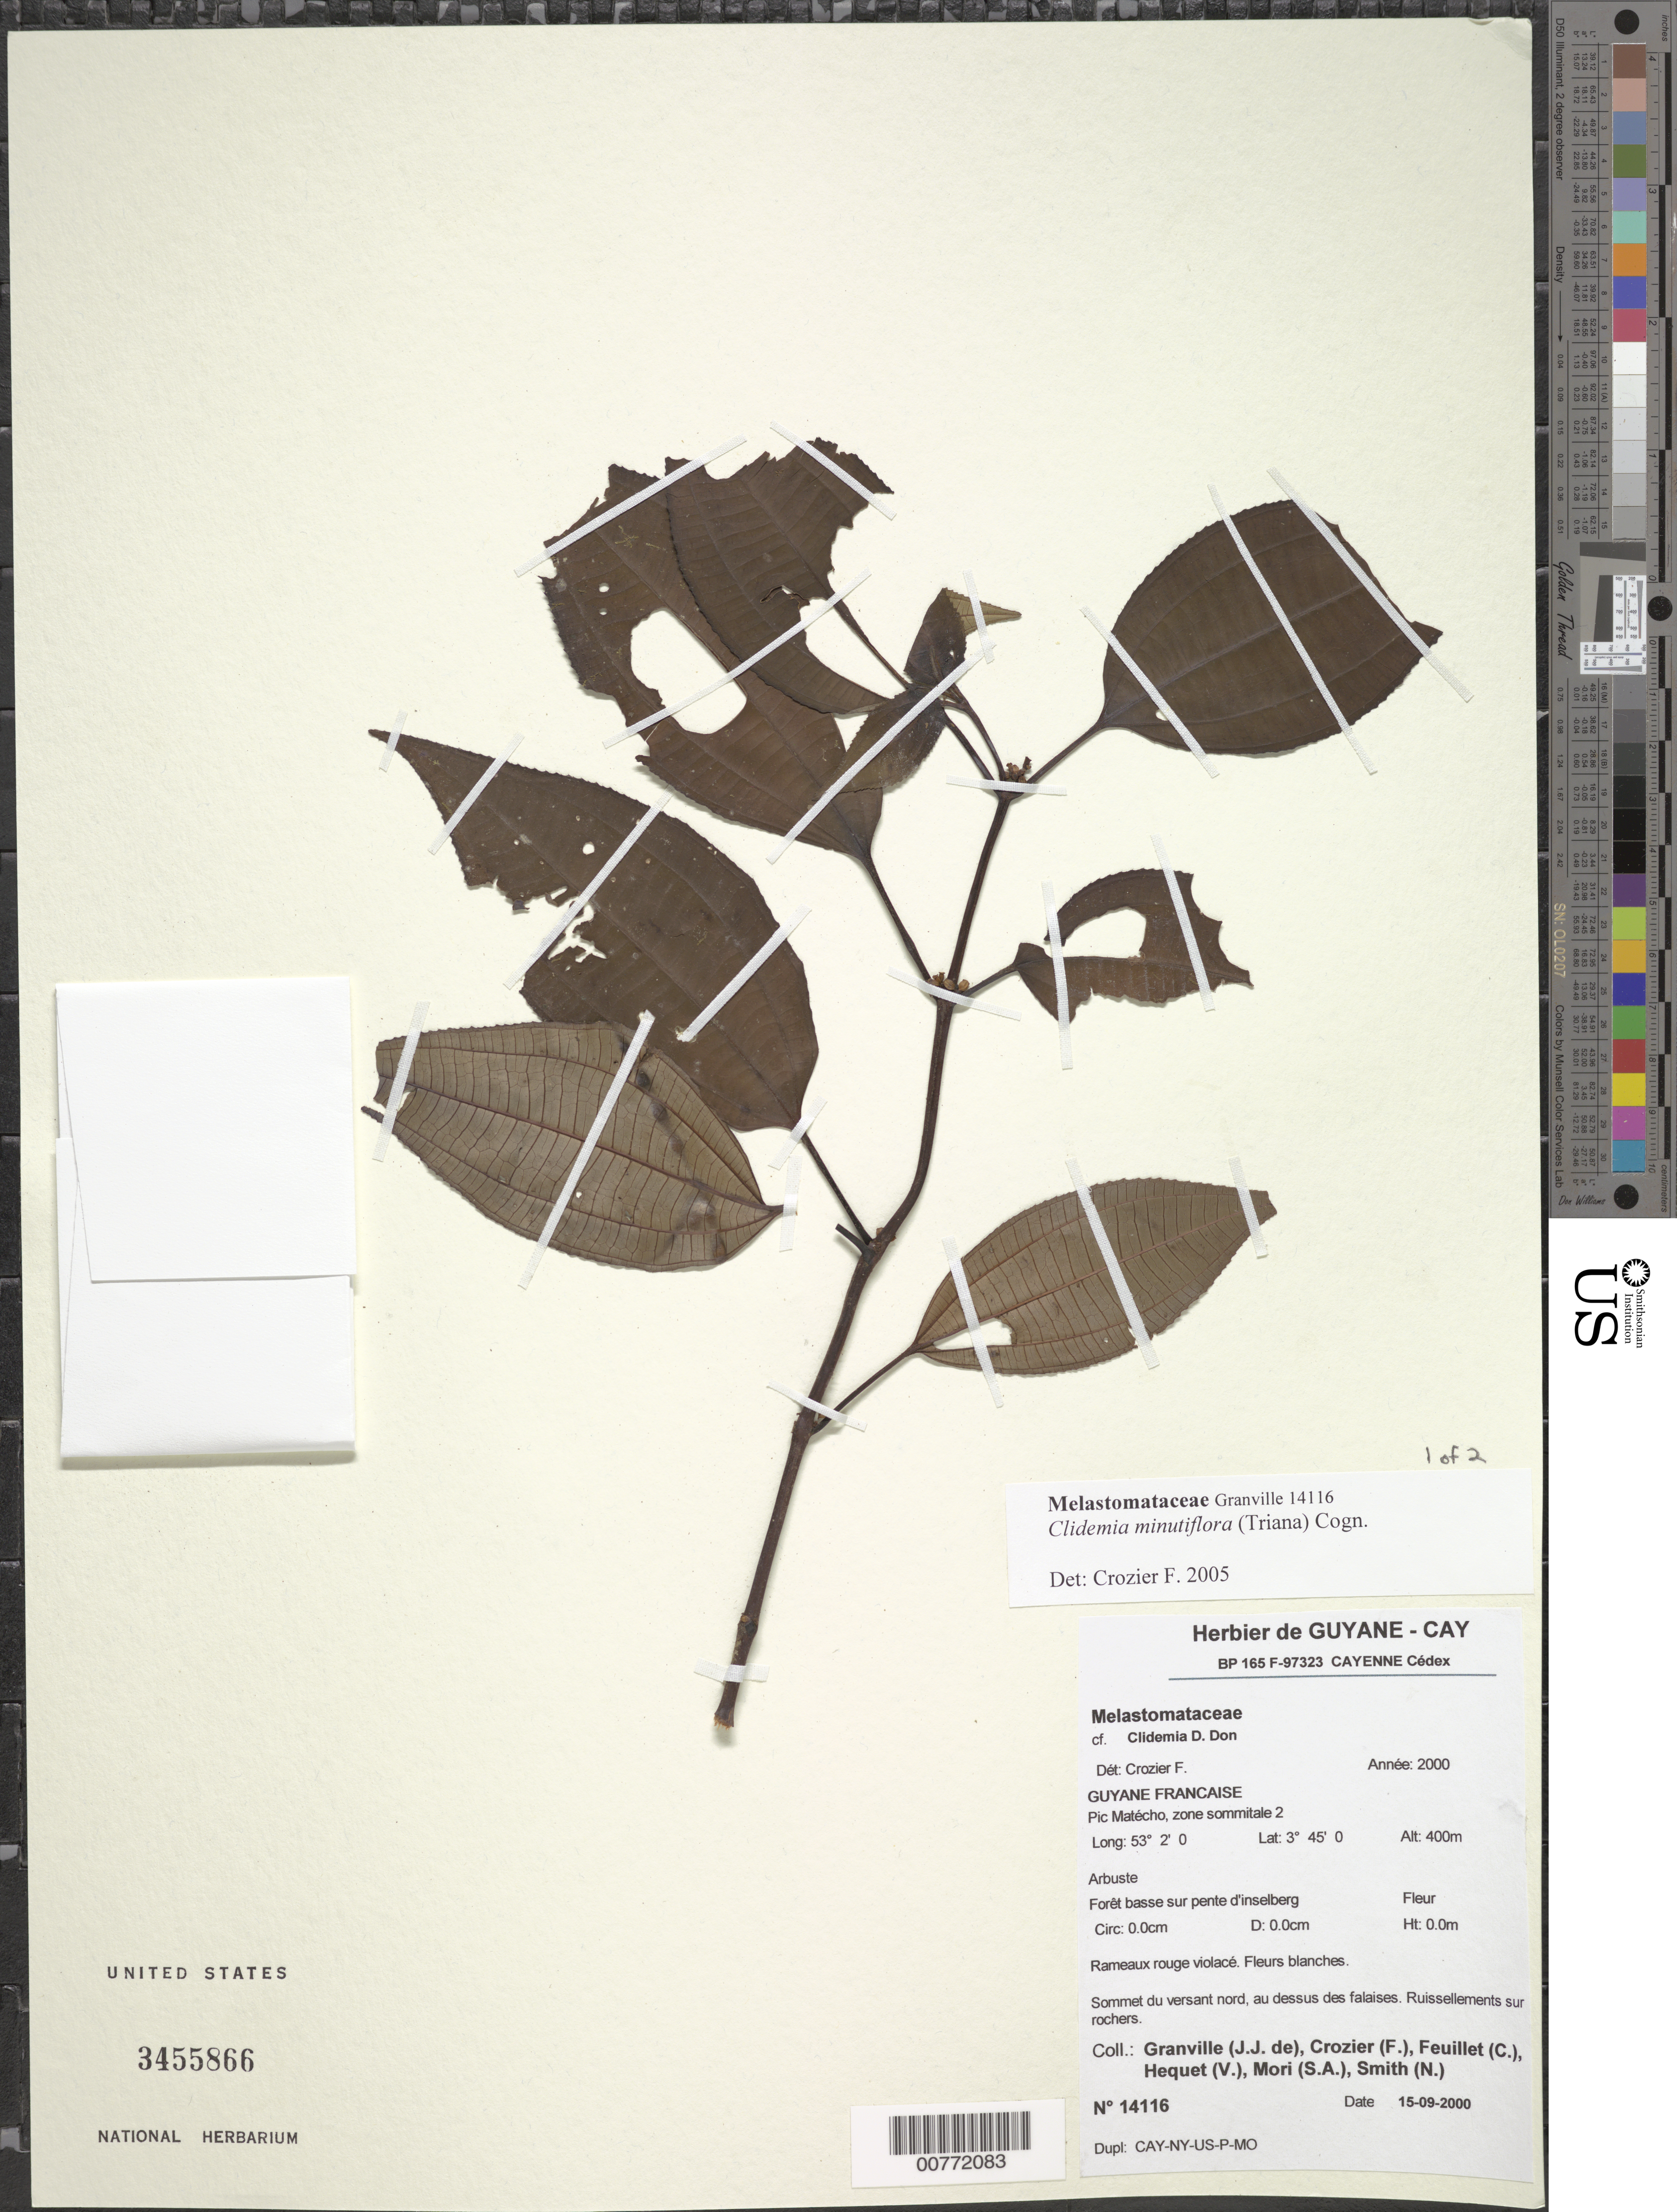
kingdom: Plantae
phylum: Tracheophyta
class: Magnoliopsida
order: Myrtales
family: Melastomataceae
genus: Clidemia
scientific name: Clidemia minutiflora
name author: (Triana) Cogn.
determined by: Crozier, F.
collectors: J.-J. de Granville, F. Crozier, C. Feuillet, V. Hequet, S. Mori & N. Smith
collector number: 14116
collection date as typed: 15-Sep-00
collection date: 2000-09-15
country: French Guiana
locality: Pic Matécho, zone sommitale 2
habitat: Forêt basse sur pente d'inselberg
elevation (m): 400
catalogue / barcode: US 3455866